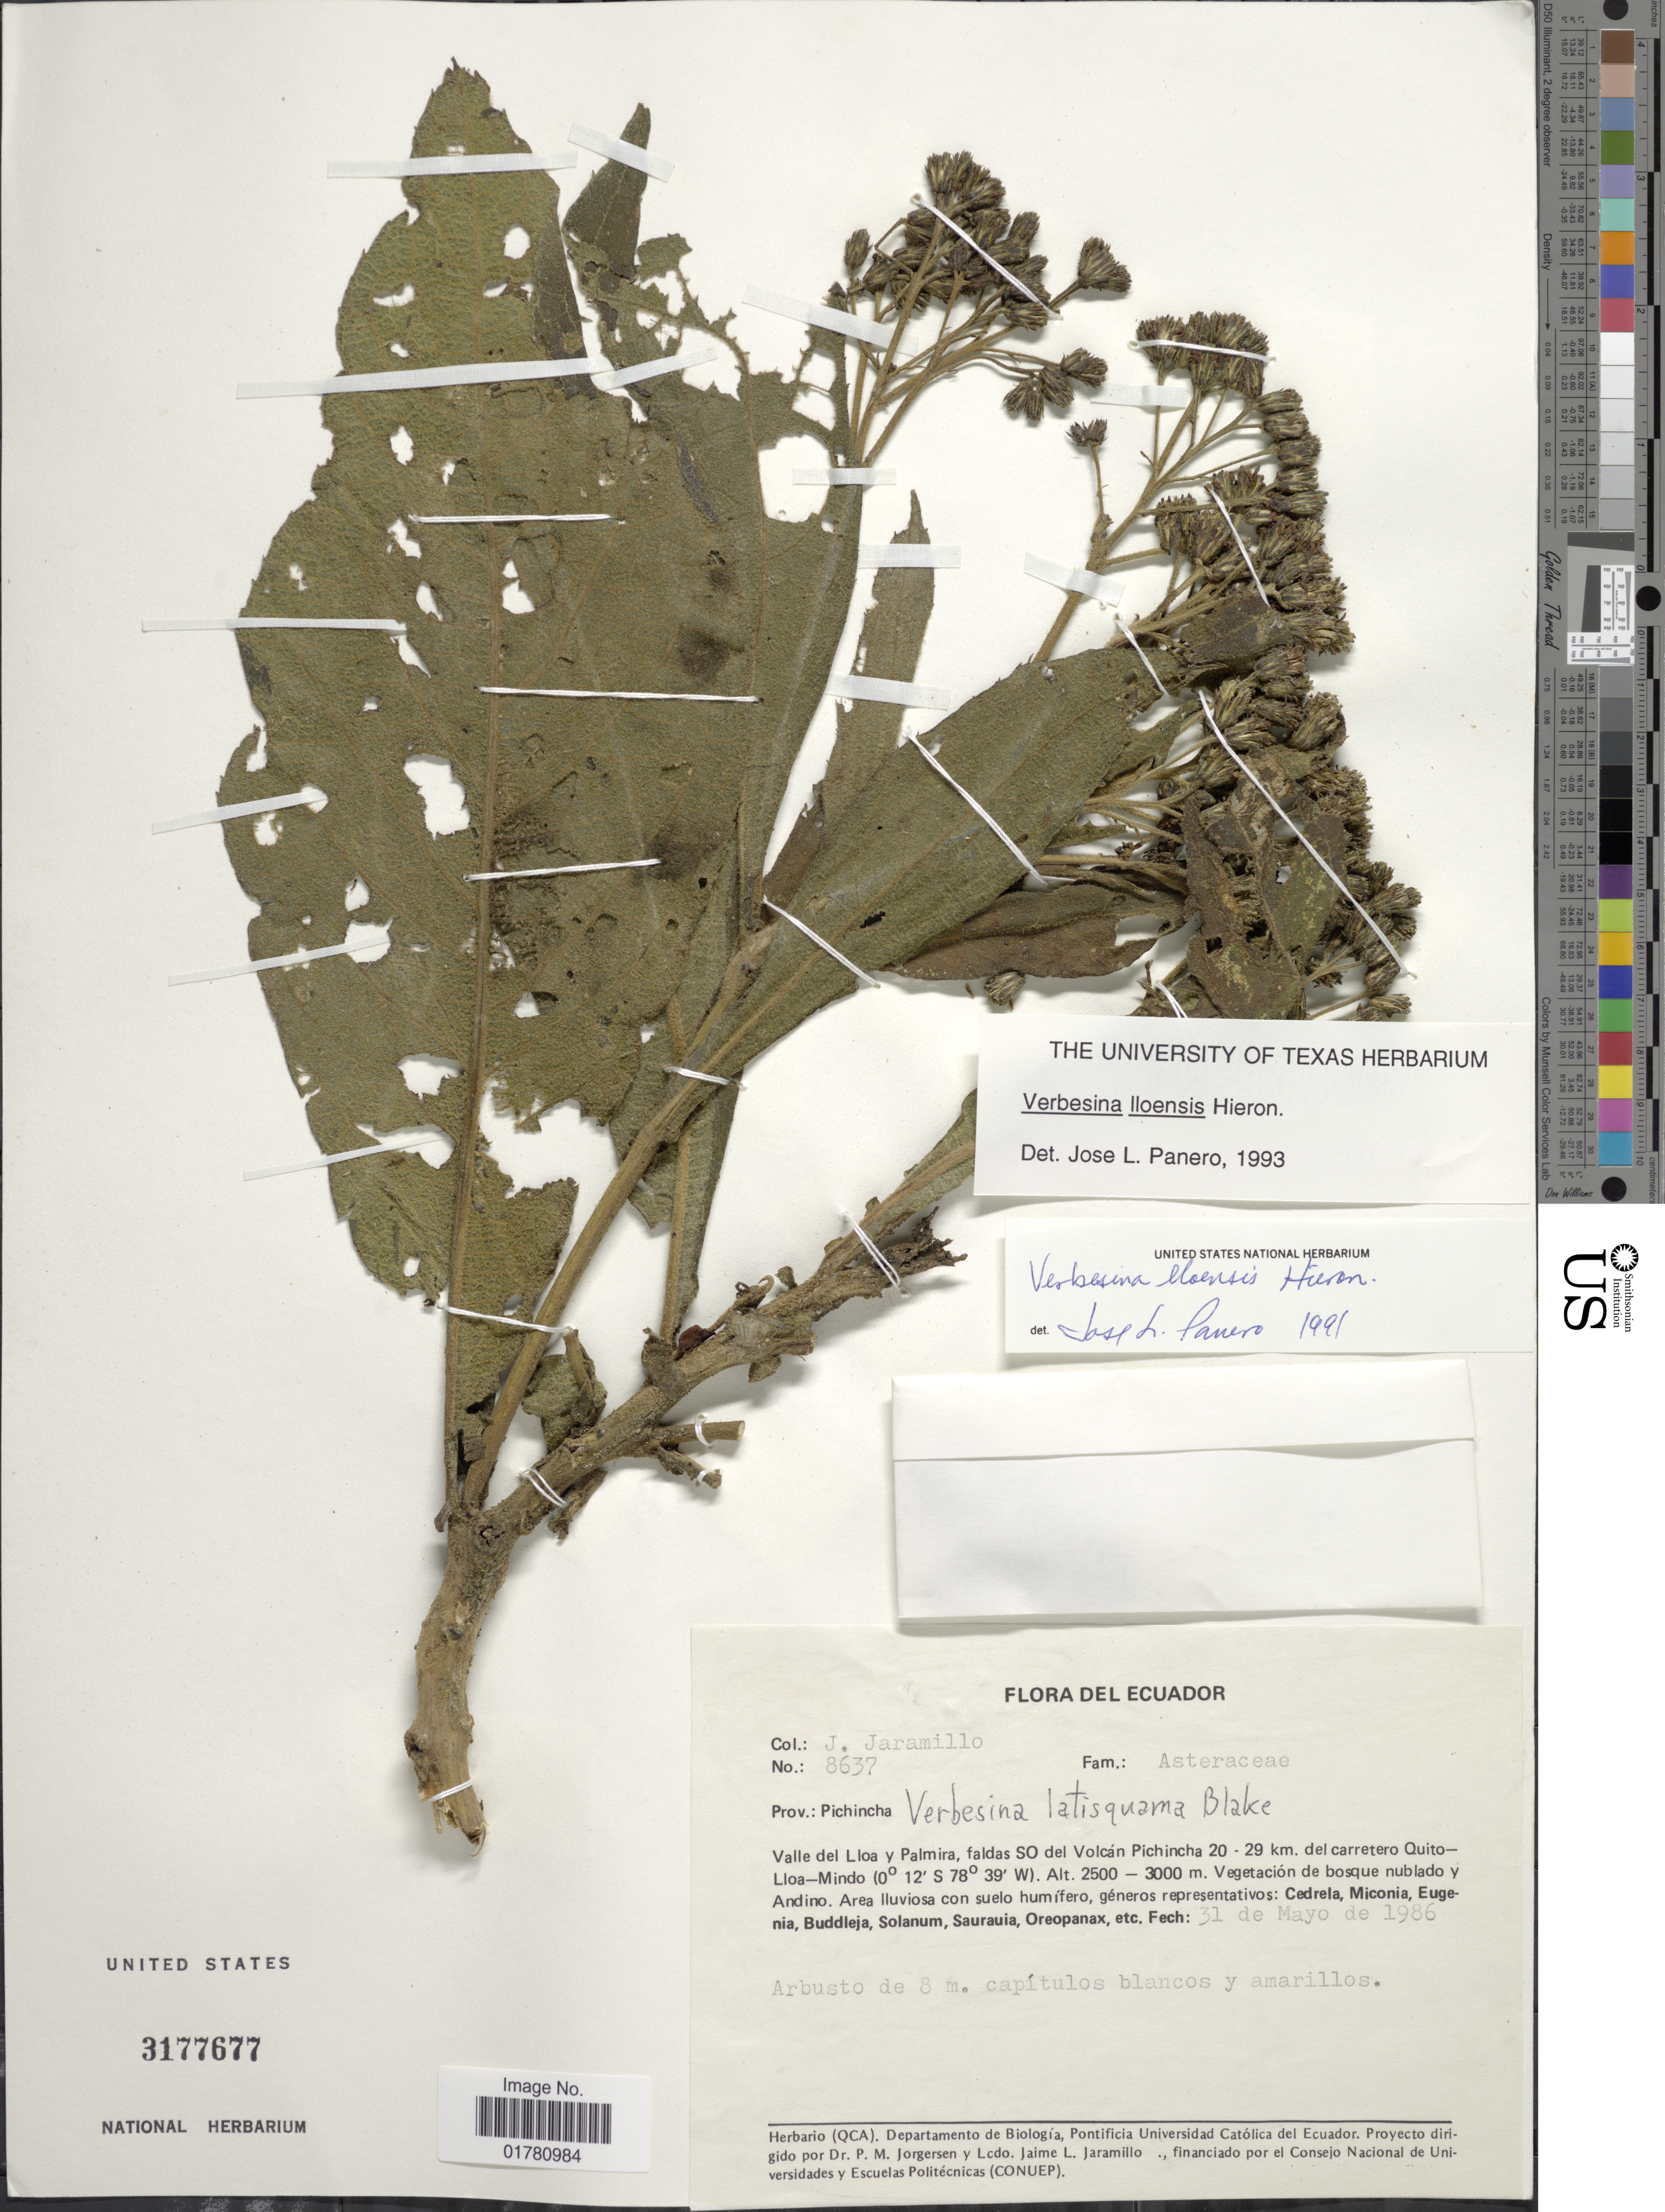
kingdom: Plantae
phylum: Tracheophyta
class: Magnoliopsida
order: Asterales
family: Asteraceae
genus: Verbesina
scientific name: Verbesina lloensis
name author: Hieron.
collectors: J. Jaramillo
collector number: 8637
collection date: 1986-08-31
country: Ecuador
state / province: Pichincha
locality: Valle de Lloa y Palmira, faldas SO del Volcán Pichincha 20-29 km del carretero Quito-Lloa-Mindo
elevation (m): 2500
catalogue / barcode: US 3177677